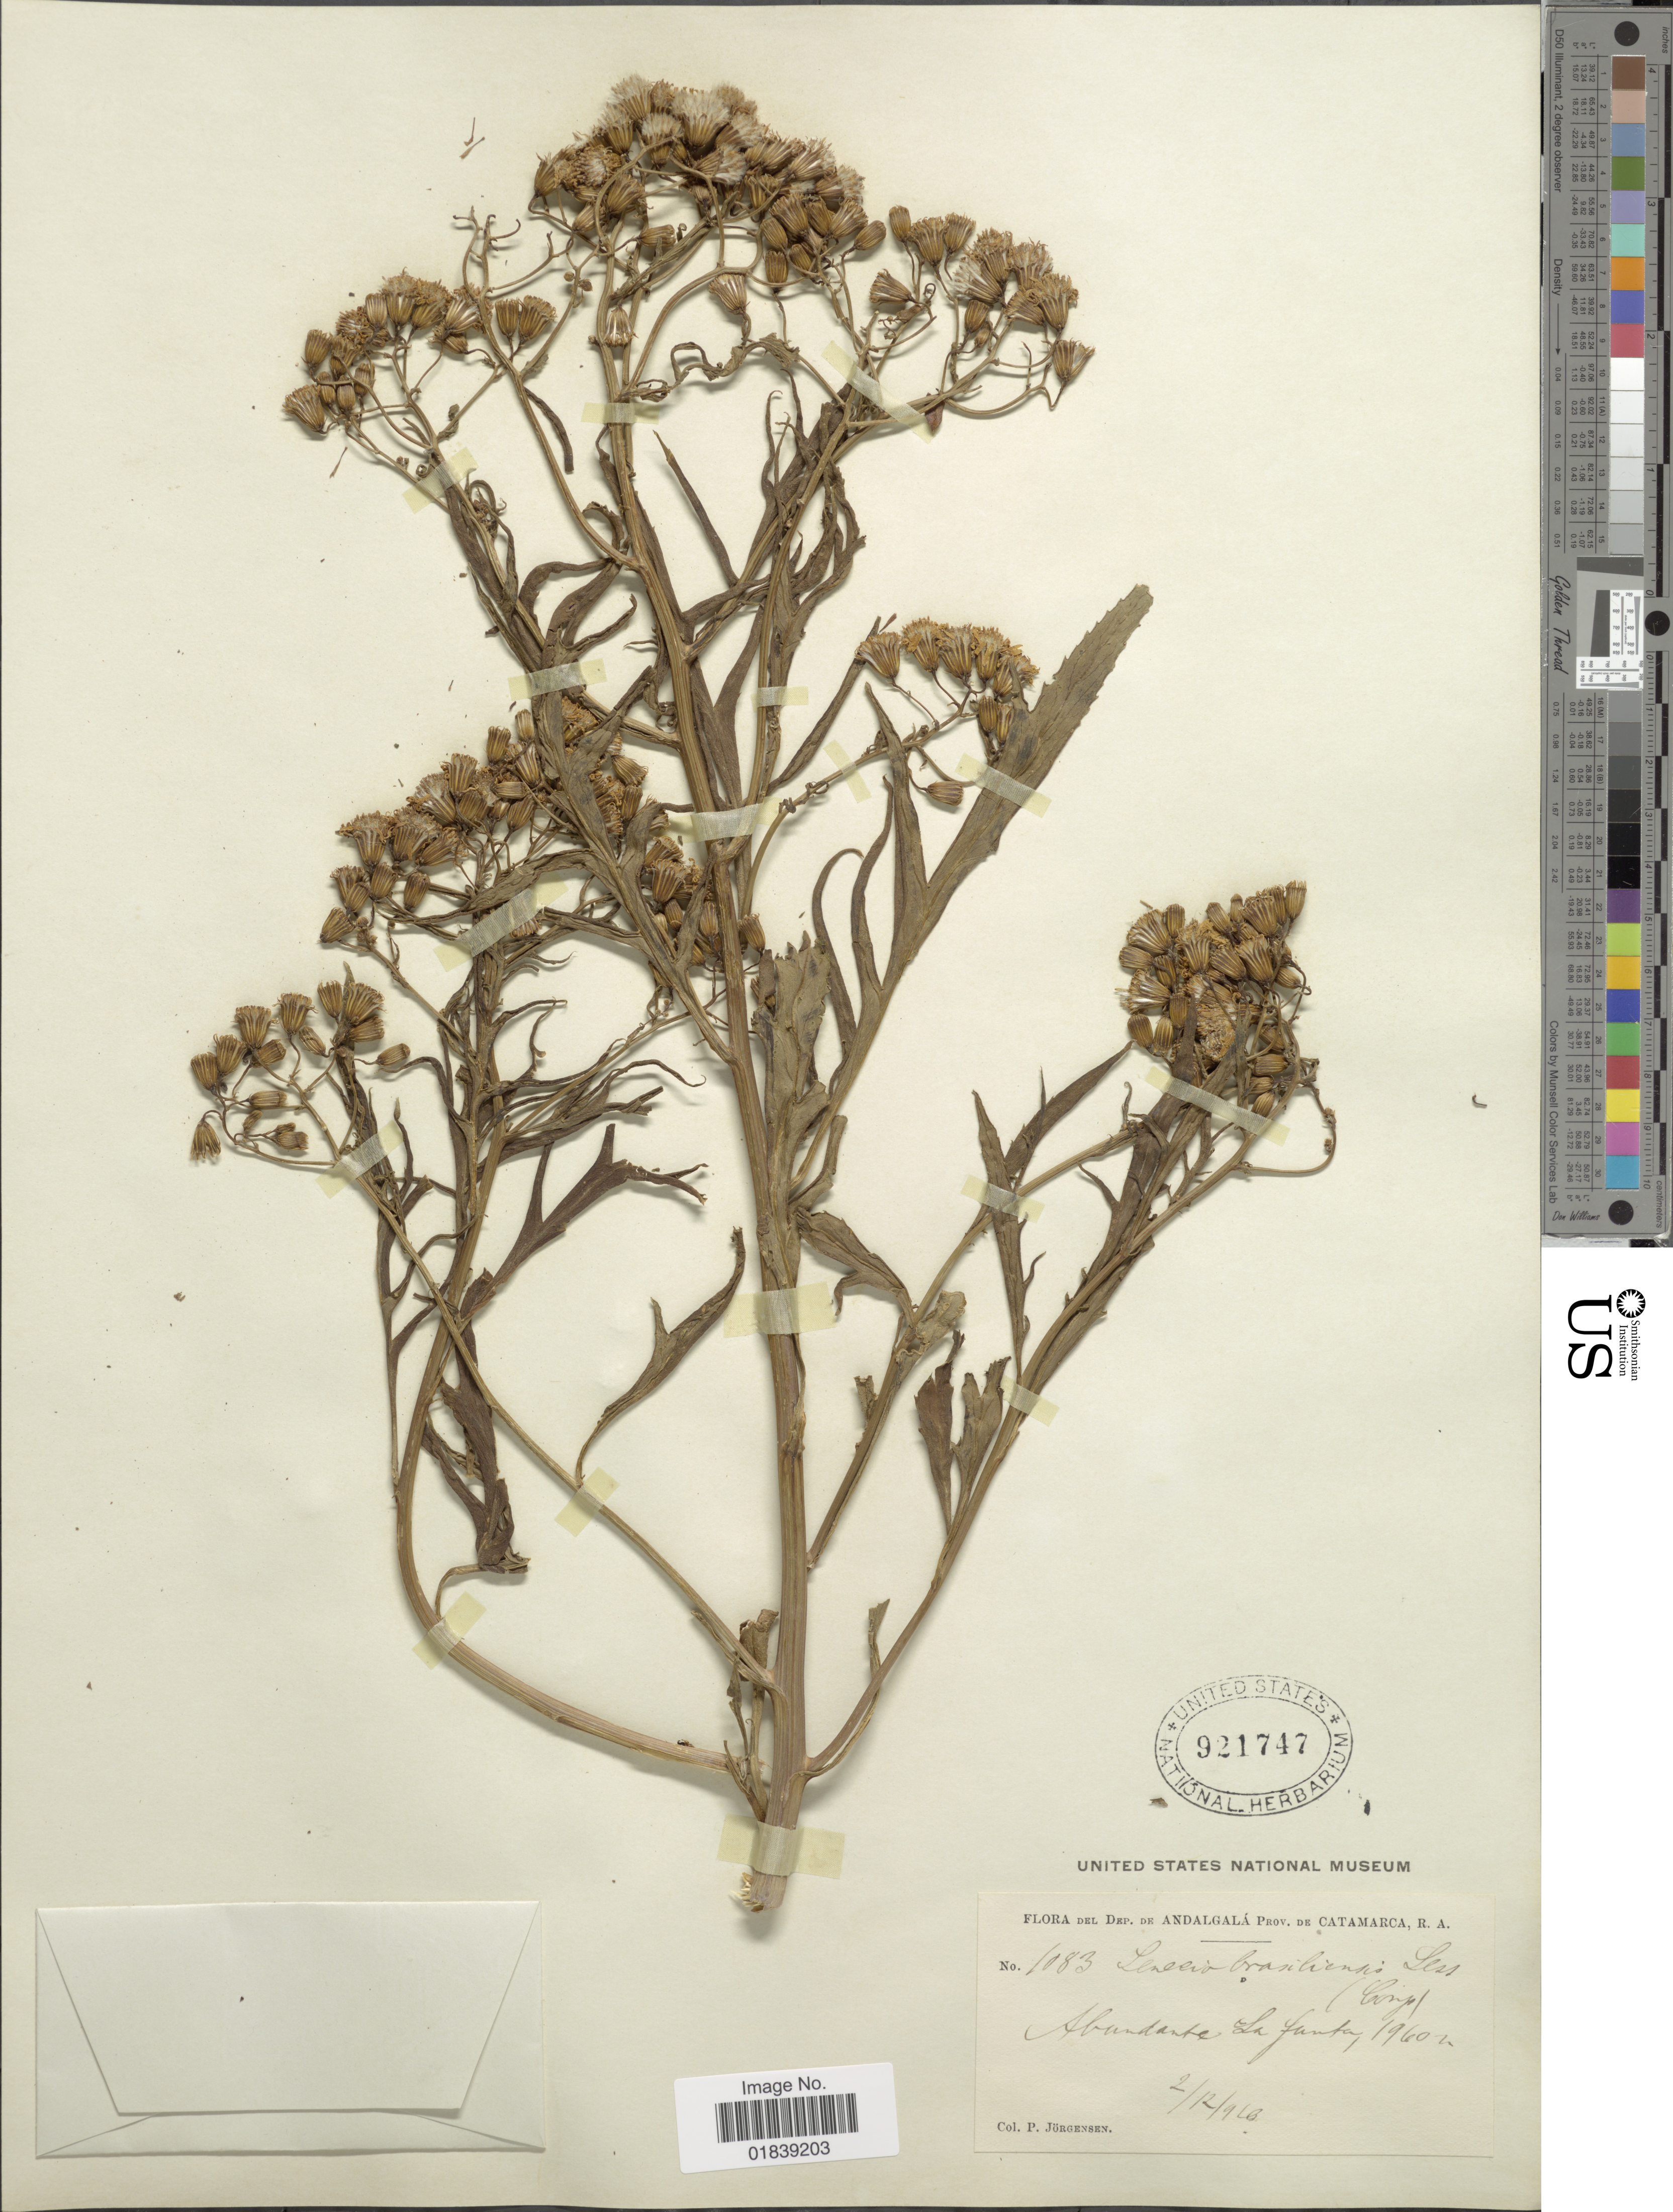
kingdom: Plantae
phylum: Tracheophyta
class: Magnoliopsida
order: Asterales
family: Asteraceae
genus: Senecio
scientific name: Senecio brasiliensis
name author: (Spreng.) Less.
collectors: P. Jörgensen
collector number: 1083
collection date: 1918-12-02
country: Argentina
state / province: Catamarca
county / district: Andalgalá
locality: La Junta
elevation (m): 1960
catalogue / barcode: US 921747